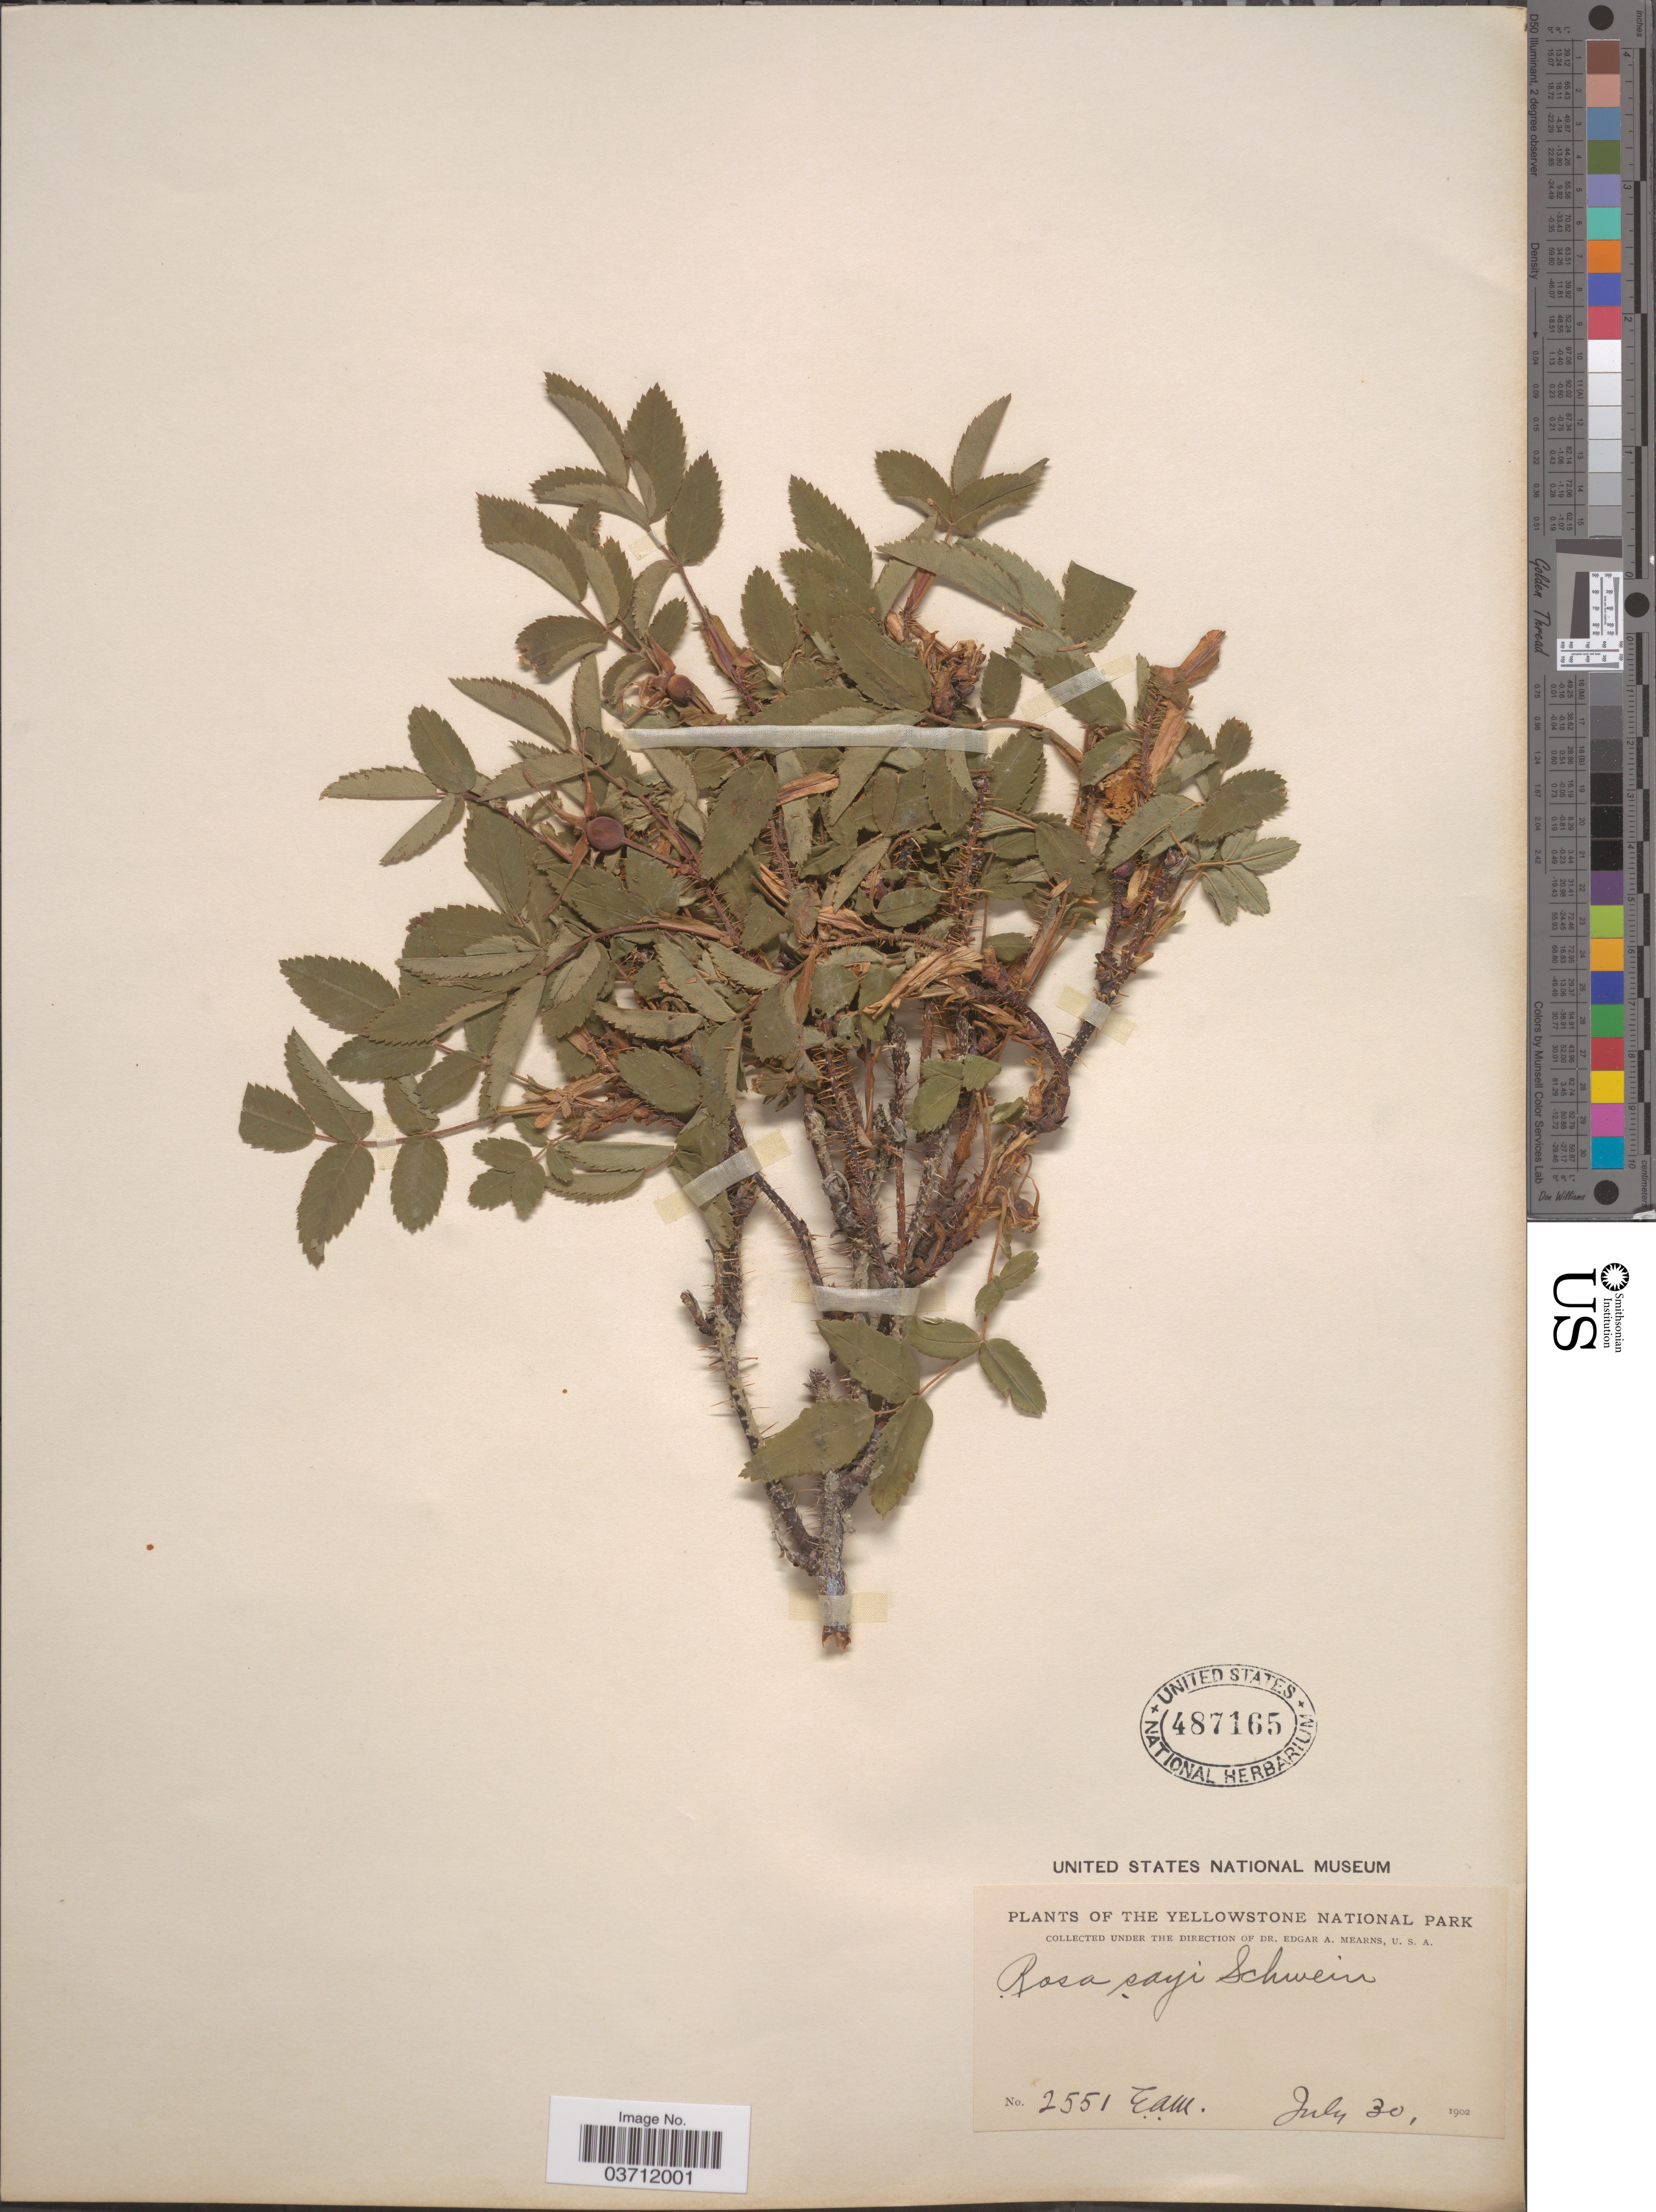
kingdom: Plantae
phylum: Tracheophyta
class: Magnoliopsida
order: Rosales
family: Rosaceae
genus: Rosa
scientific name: Rosa sayi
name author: Schwein.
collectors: E. A. Mearns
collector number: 2551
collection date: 1902-07-30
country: United States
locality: Yellowstone National Park.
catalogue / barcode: US 487165